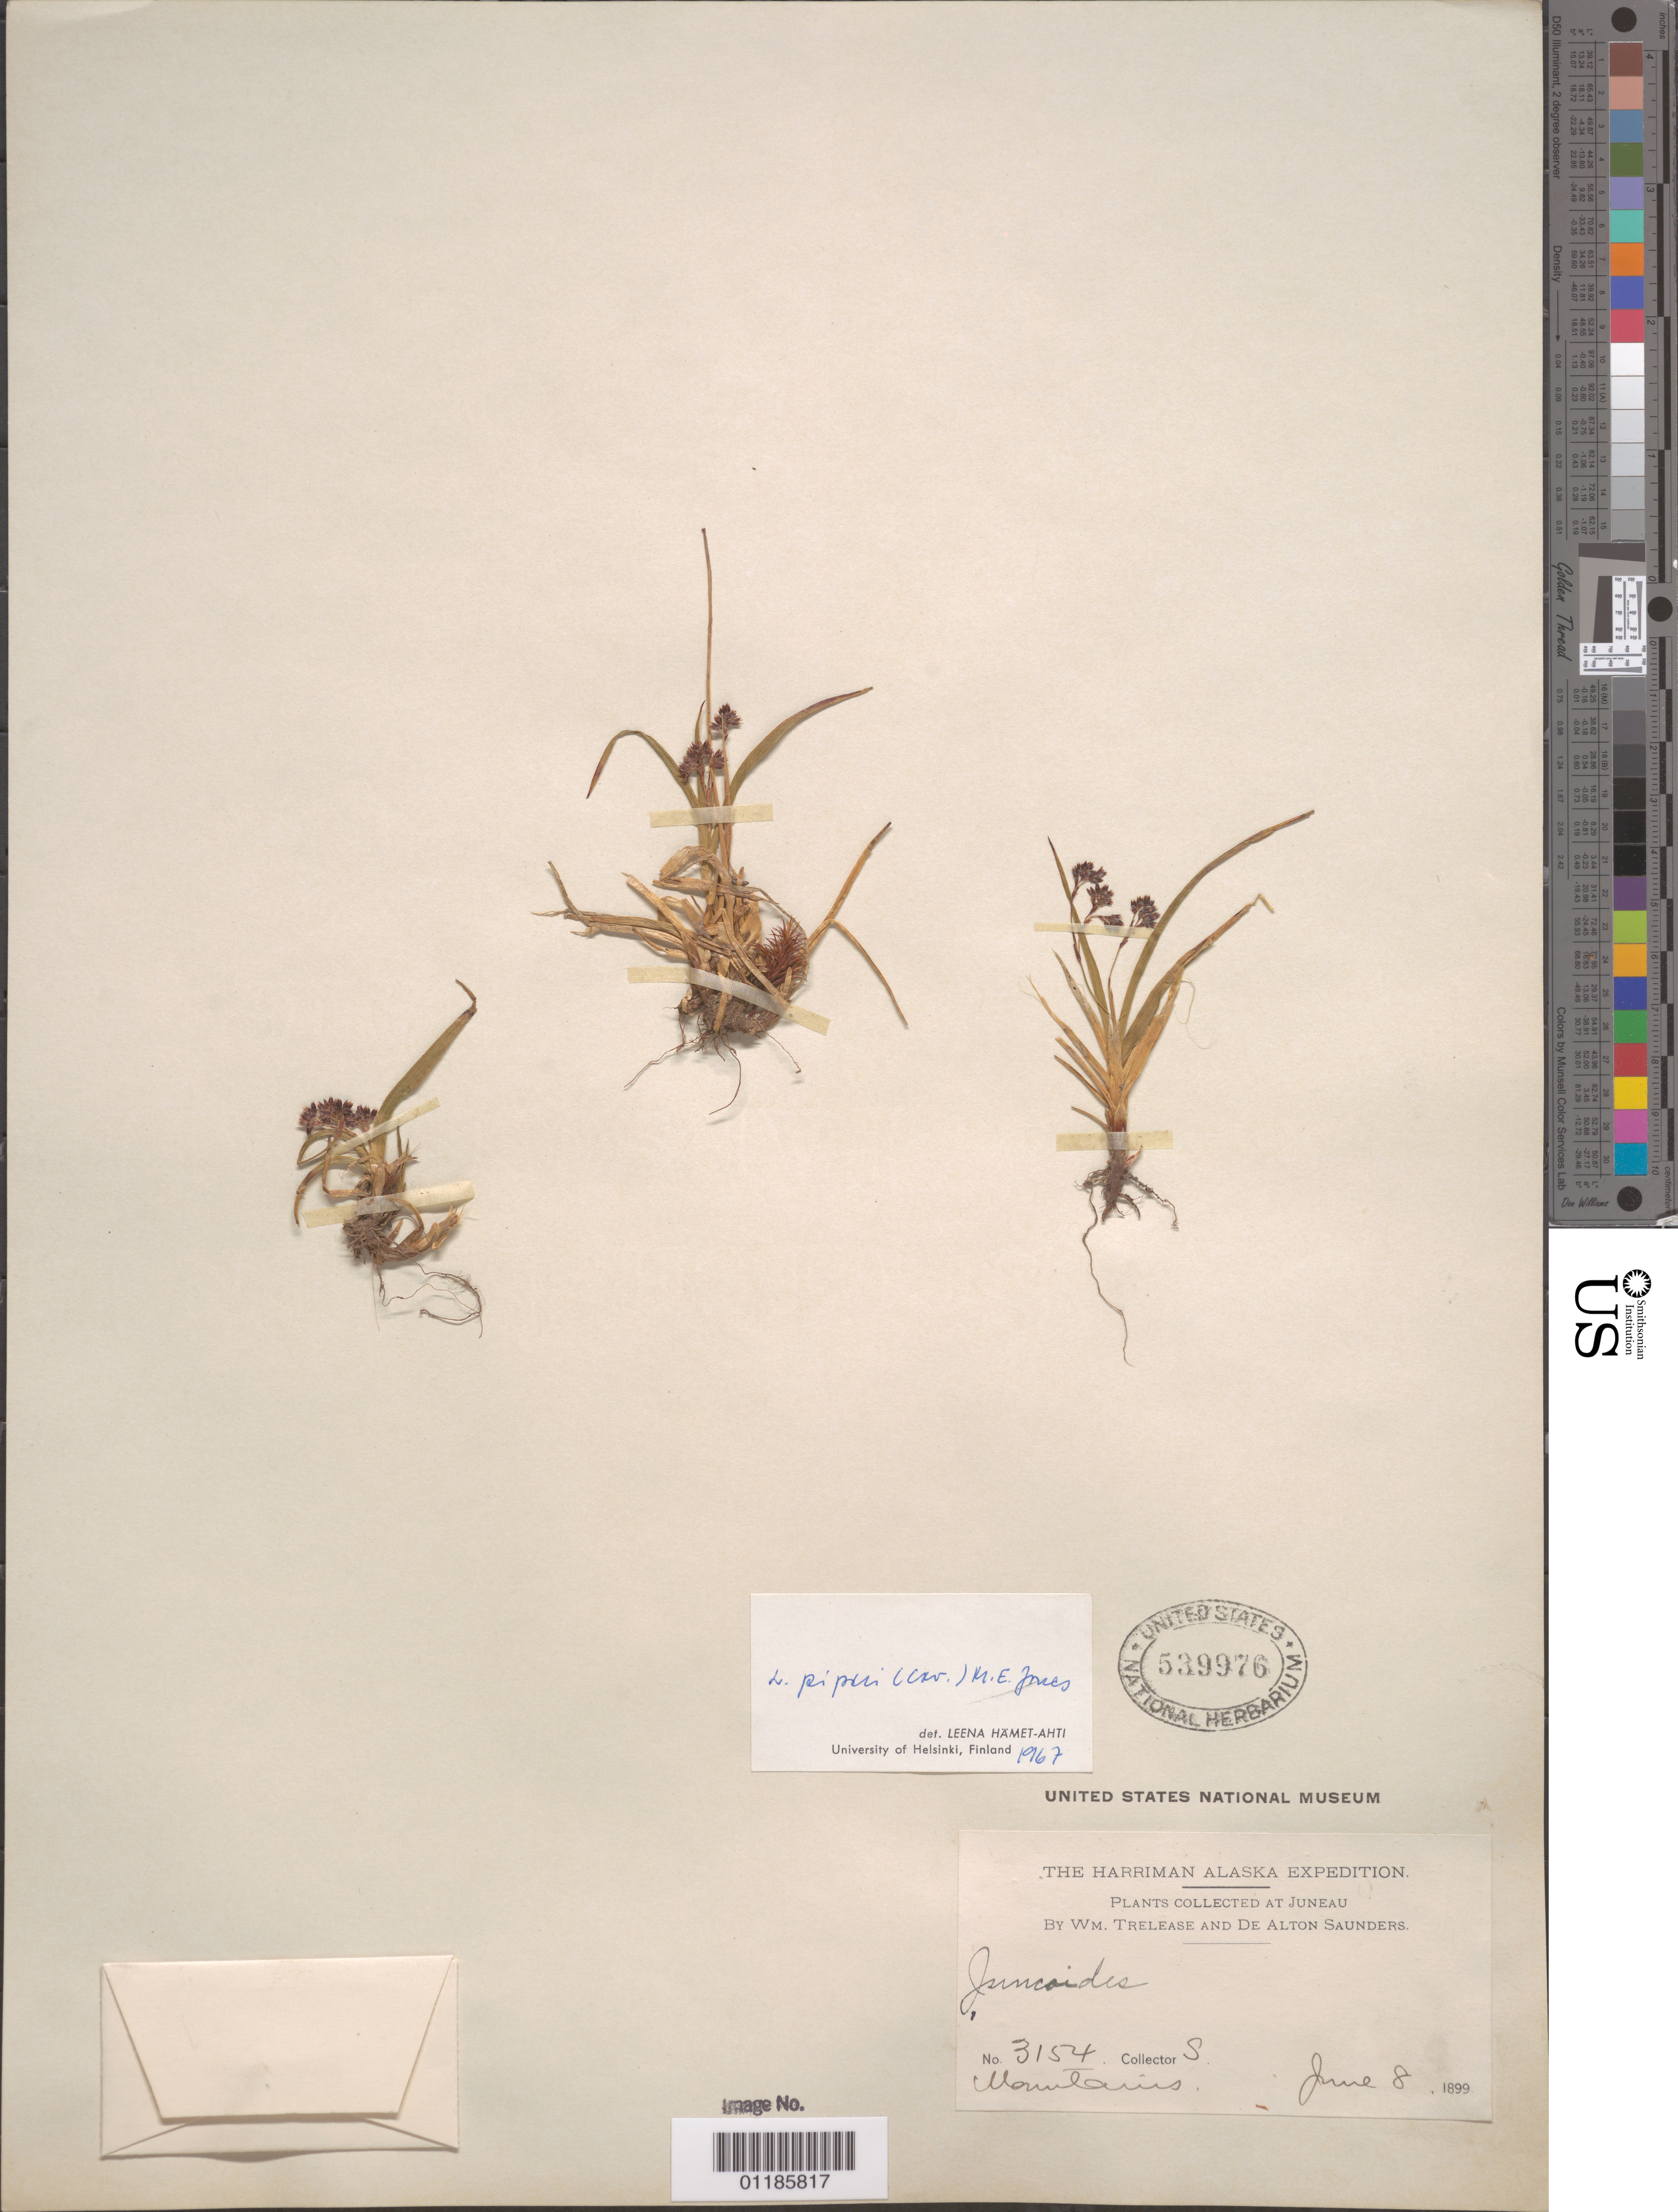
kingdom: Plantae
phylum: Tracheophyta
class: Liliopsida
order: Poales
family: Juncaceae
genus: Luzula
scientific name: Luzula piperi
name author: (Coville) M.E. Jones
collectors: W. Trelease & D. Saunders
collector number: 3154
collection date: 1899-06-08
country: United States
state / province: Alaska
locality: Juneau.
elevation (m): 366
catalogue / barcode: US 539976